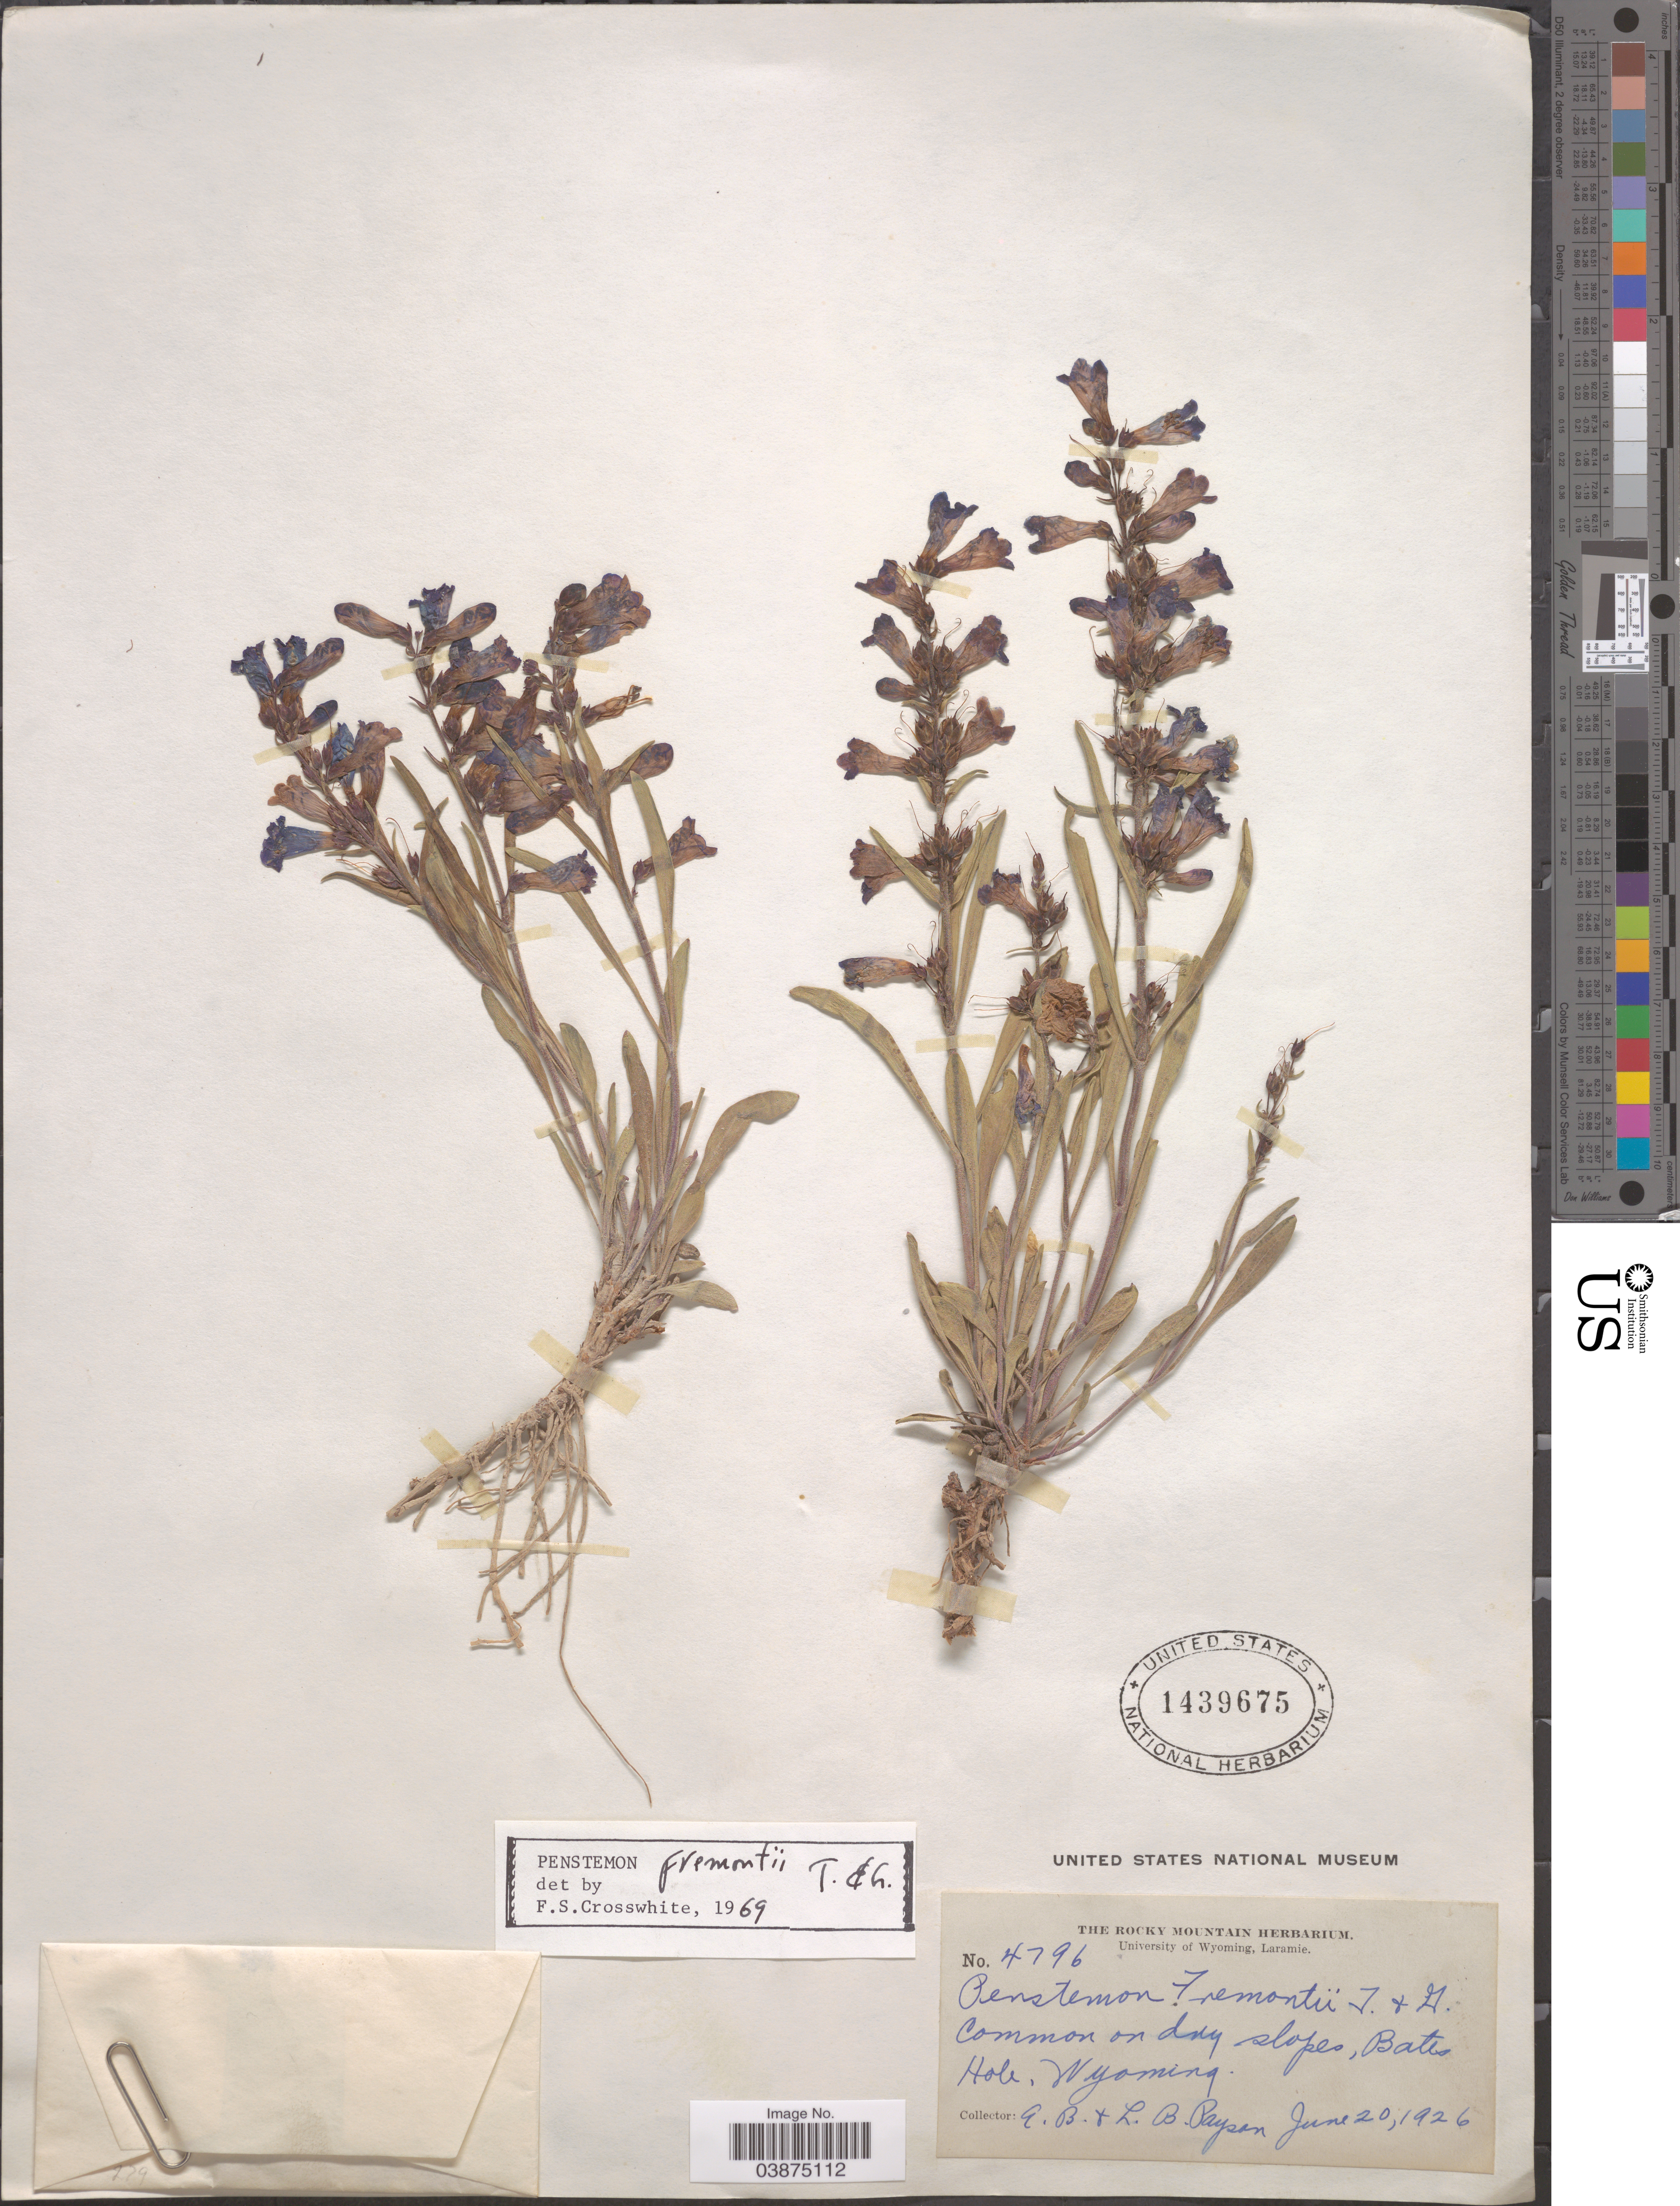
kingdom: Plantae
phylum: Tracheophyta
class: Magnoliopsida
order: Lamiales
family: Plantaginaceae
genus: Penstemon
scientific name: Penstemon fremontii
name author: Torr. & A. Gray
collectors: E. B. Payson & L. Payson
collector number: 4796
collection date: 1926-06-20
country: United States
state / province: Wyoming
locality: Bates Hole.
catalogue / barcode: US 1439675